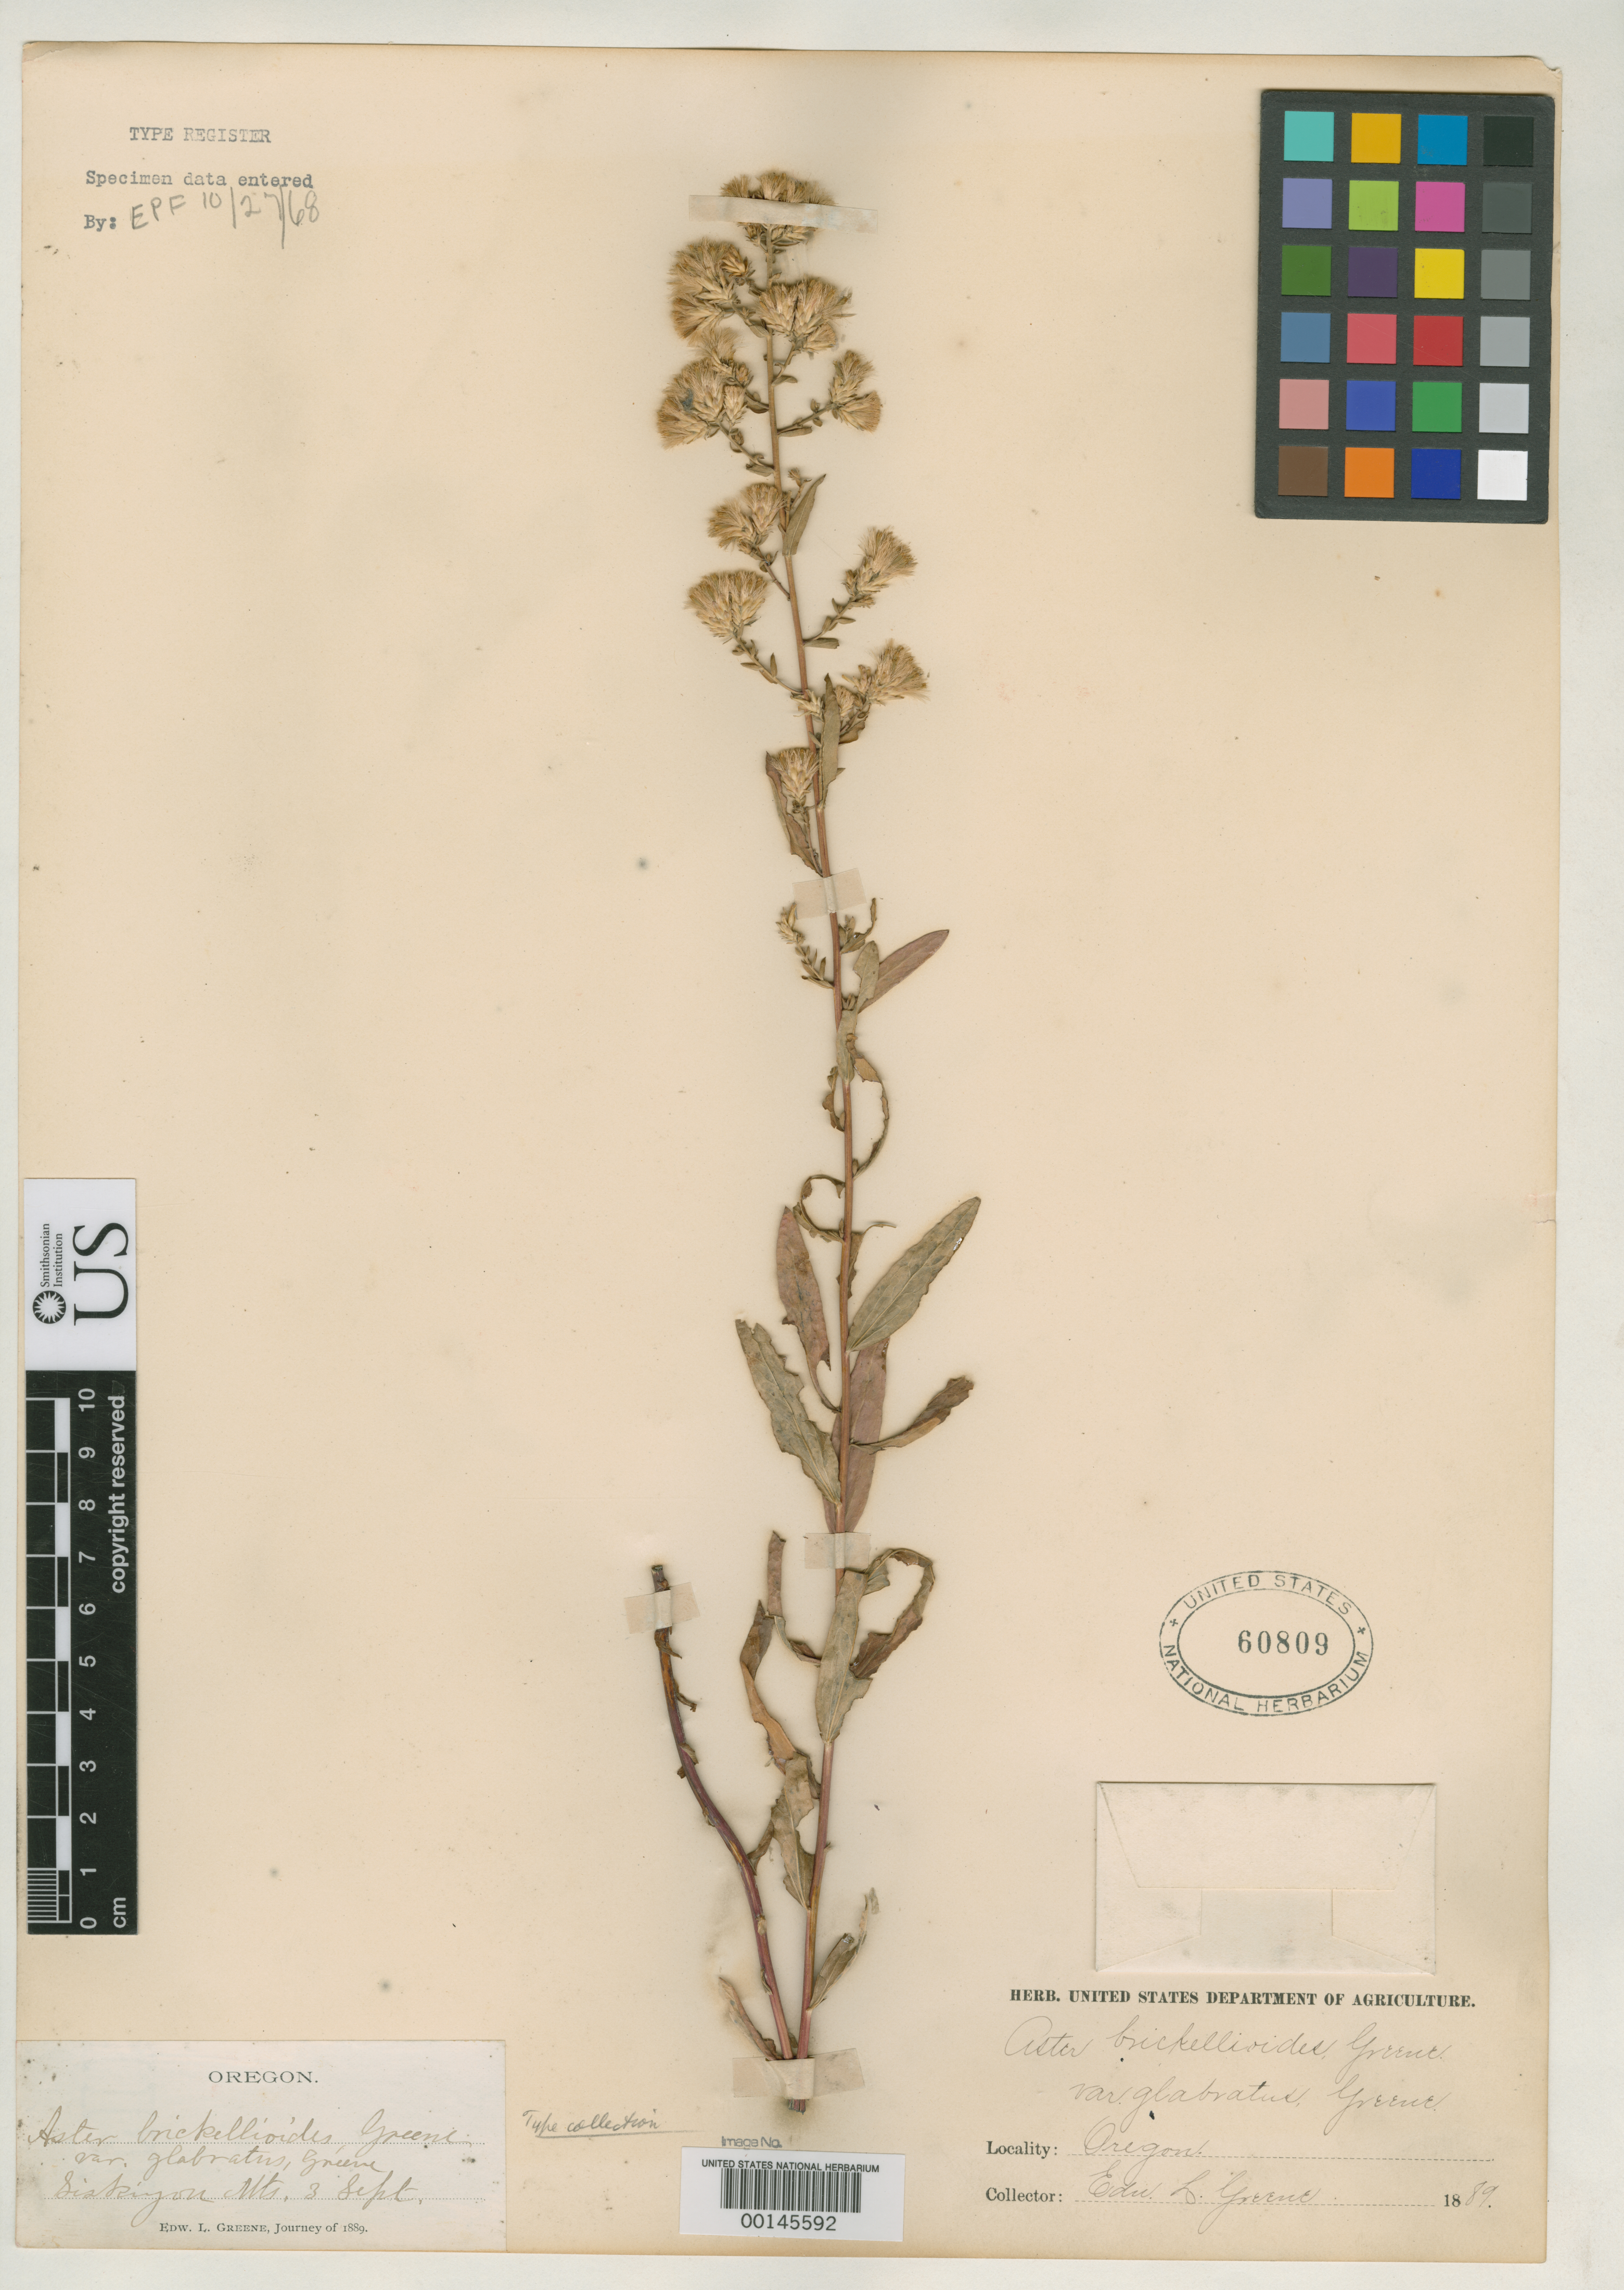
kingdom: Plantae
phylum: Tracheophyta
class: Magnoliopsida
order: Asterales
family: Asteraceae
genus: Aster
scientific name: Aster brickellioides var. glabratus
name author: Greene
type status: Isotype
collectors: E. L. Greene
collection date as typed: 03 Sep 1889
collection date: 1889-09-03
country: United States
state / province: Oregon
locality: Siskiyou Mts.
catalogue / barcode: US 60809